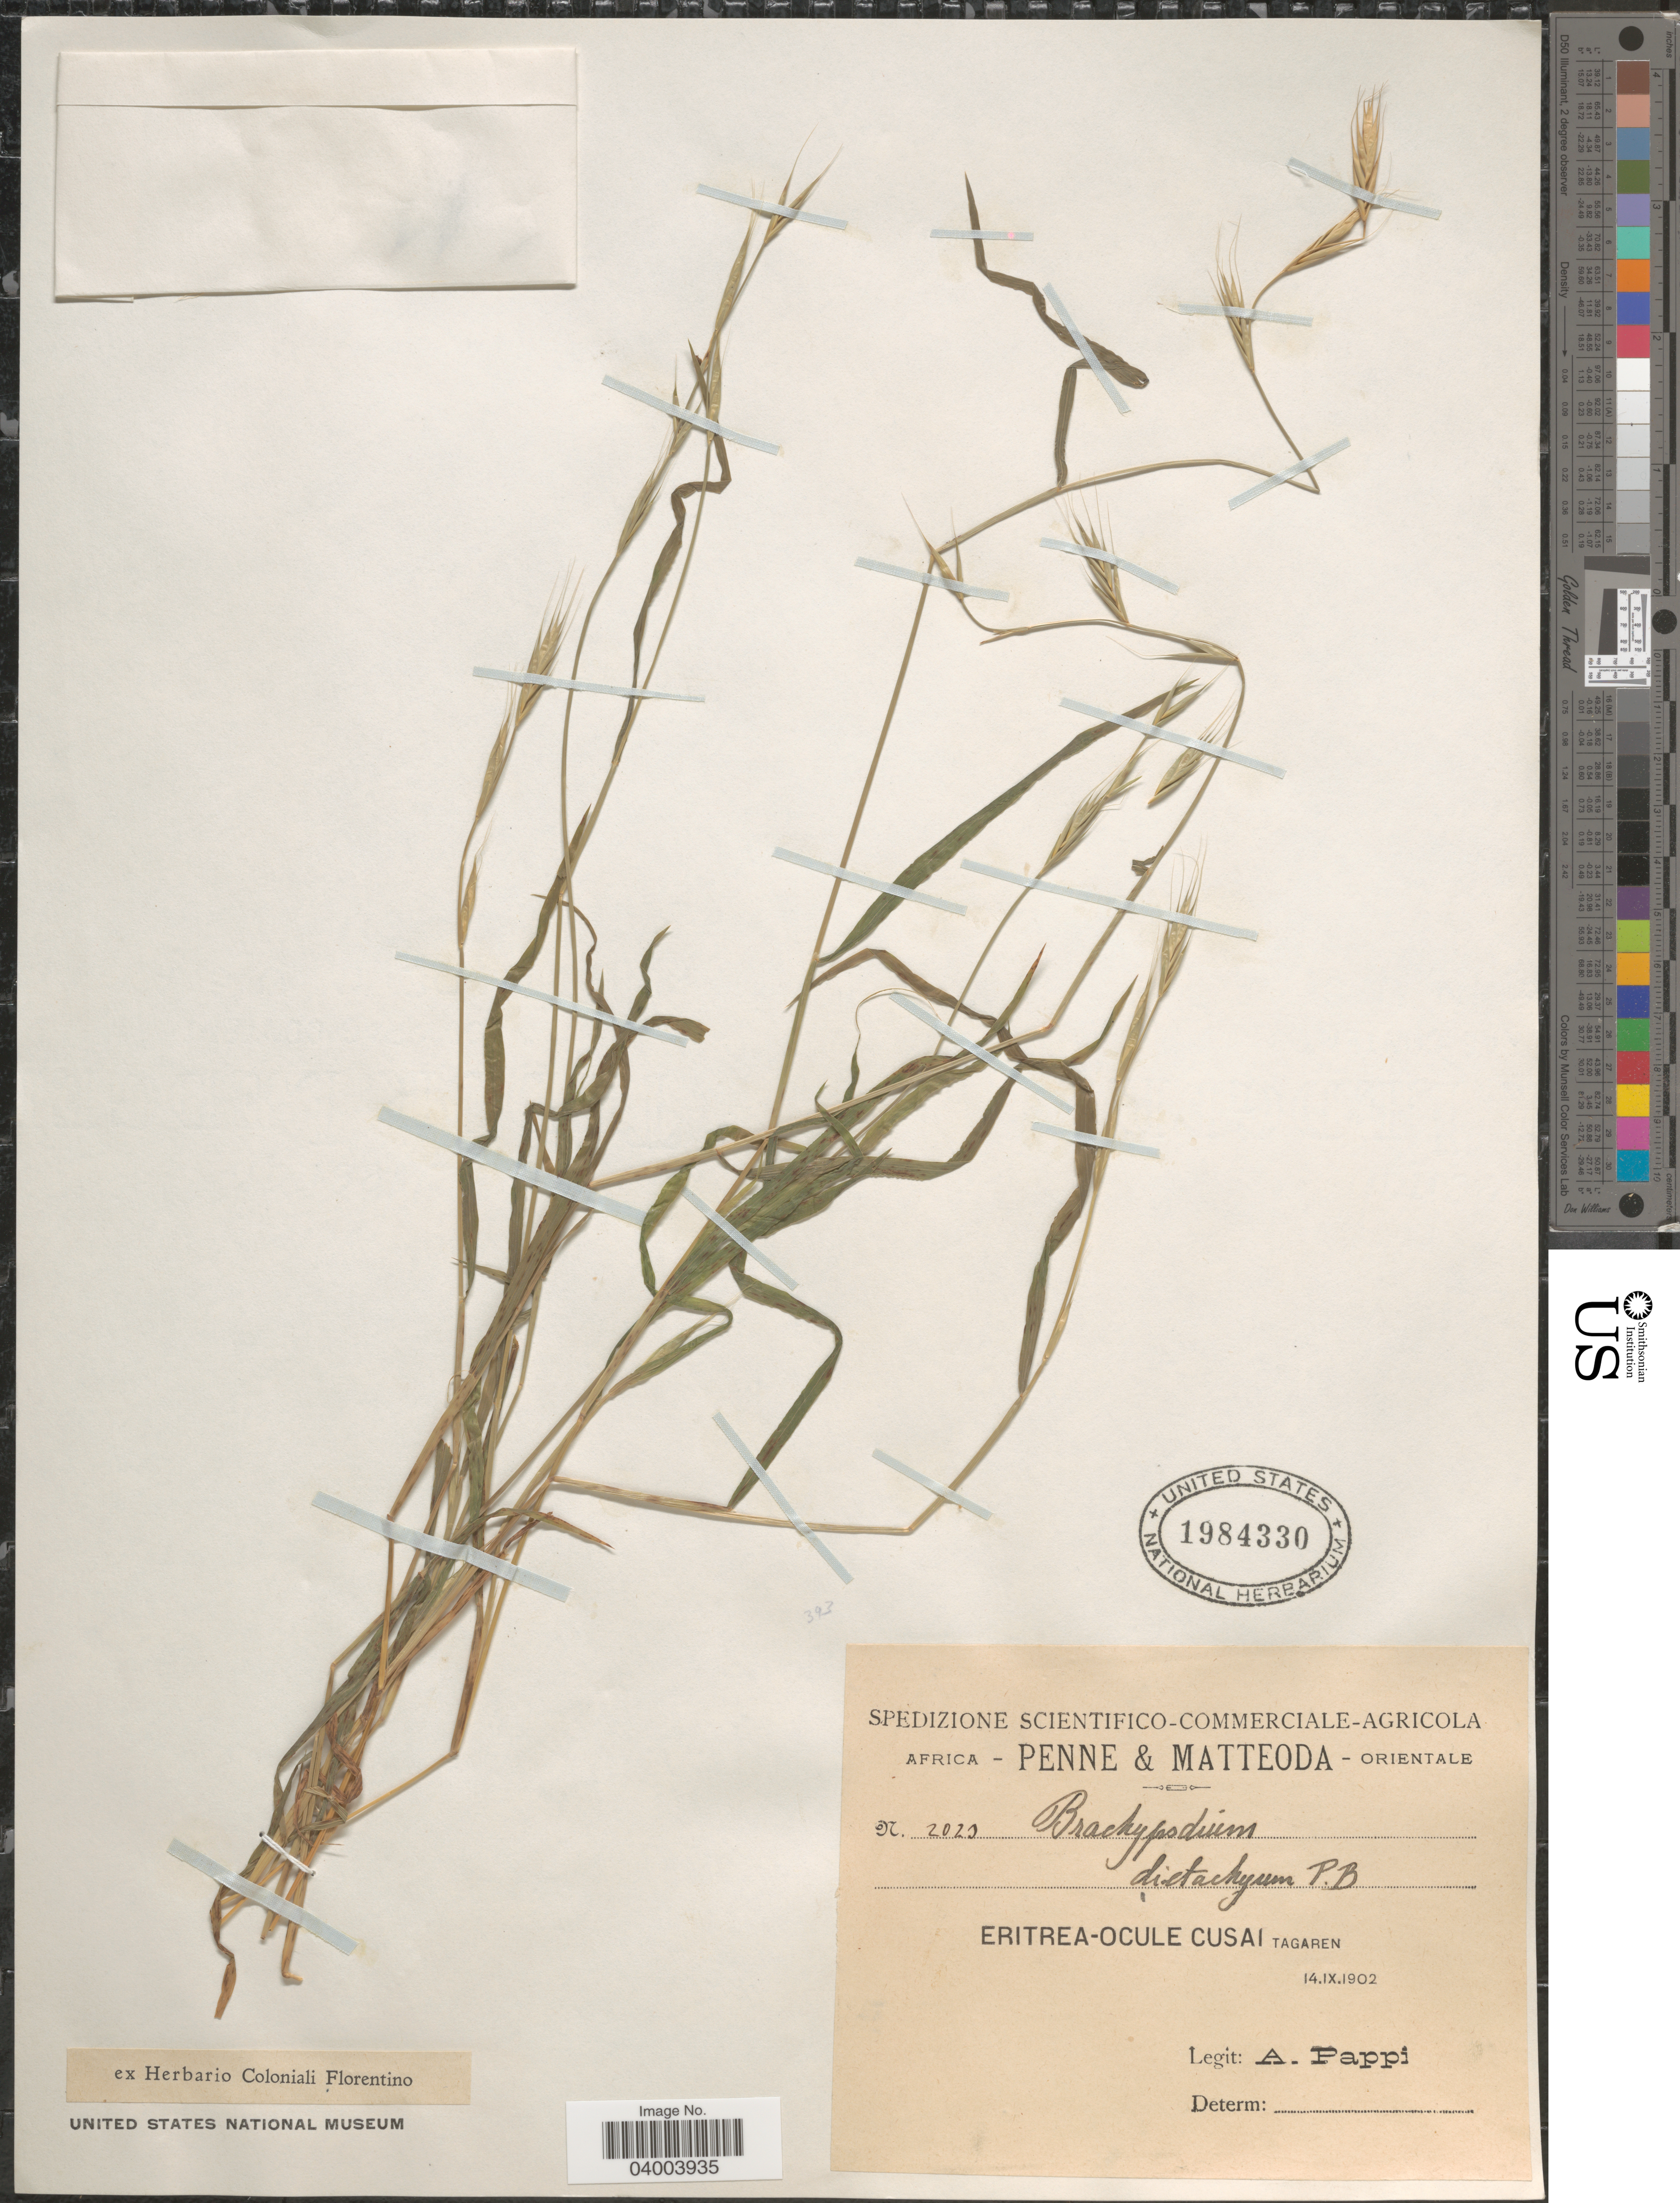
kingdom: Plantae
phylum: Tracheophyta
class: Liliopsida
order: Poales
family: Poaceae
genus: Brachypodium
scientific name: Brachypodium distachyon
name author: (L.) P. Beauv.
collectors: A. Pappi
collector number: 2023*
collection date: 1902-09-14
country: Eritrea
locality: Africa Orientale. Eritrea-Ocule Cusai. Tagaren.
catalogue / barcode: US 1984330